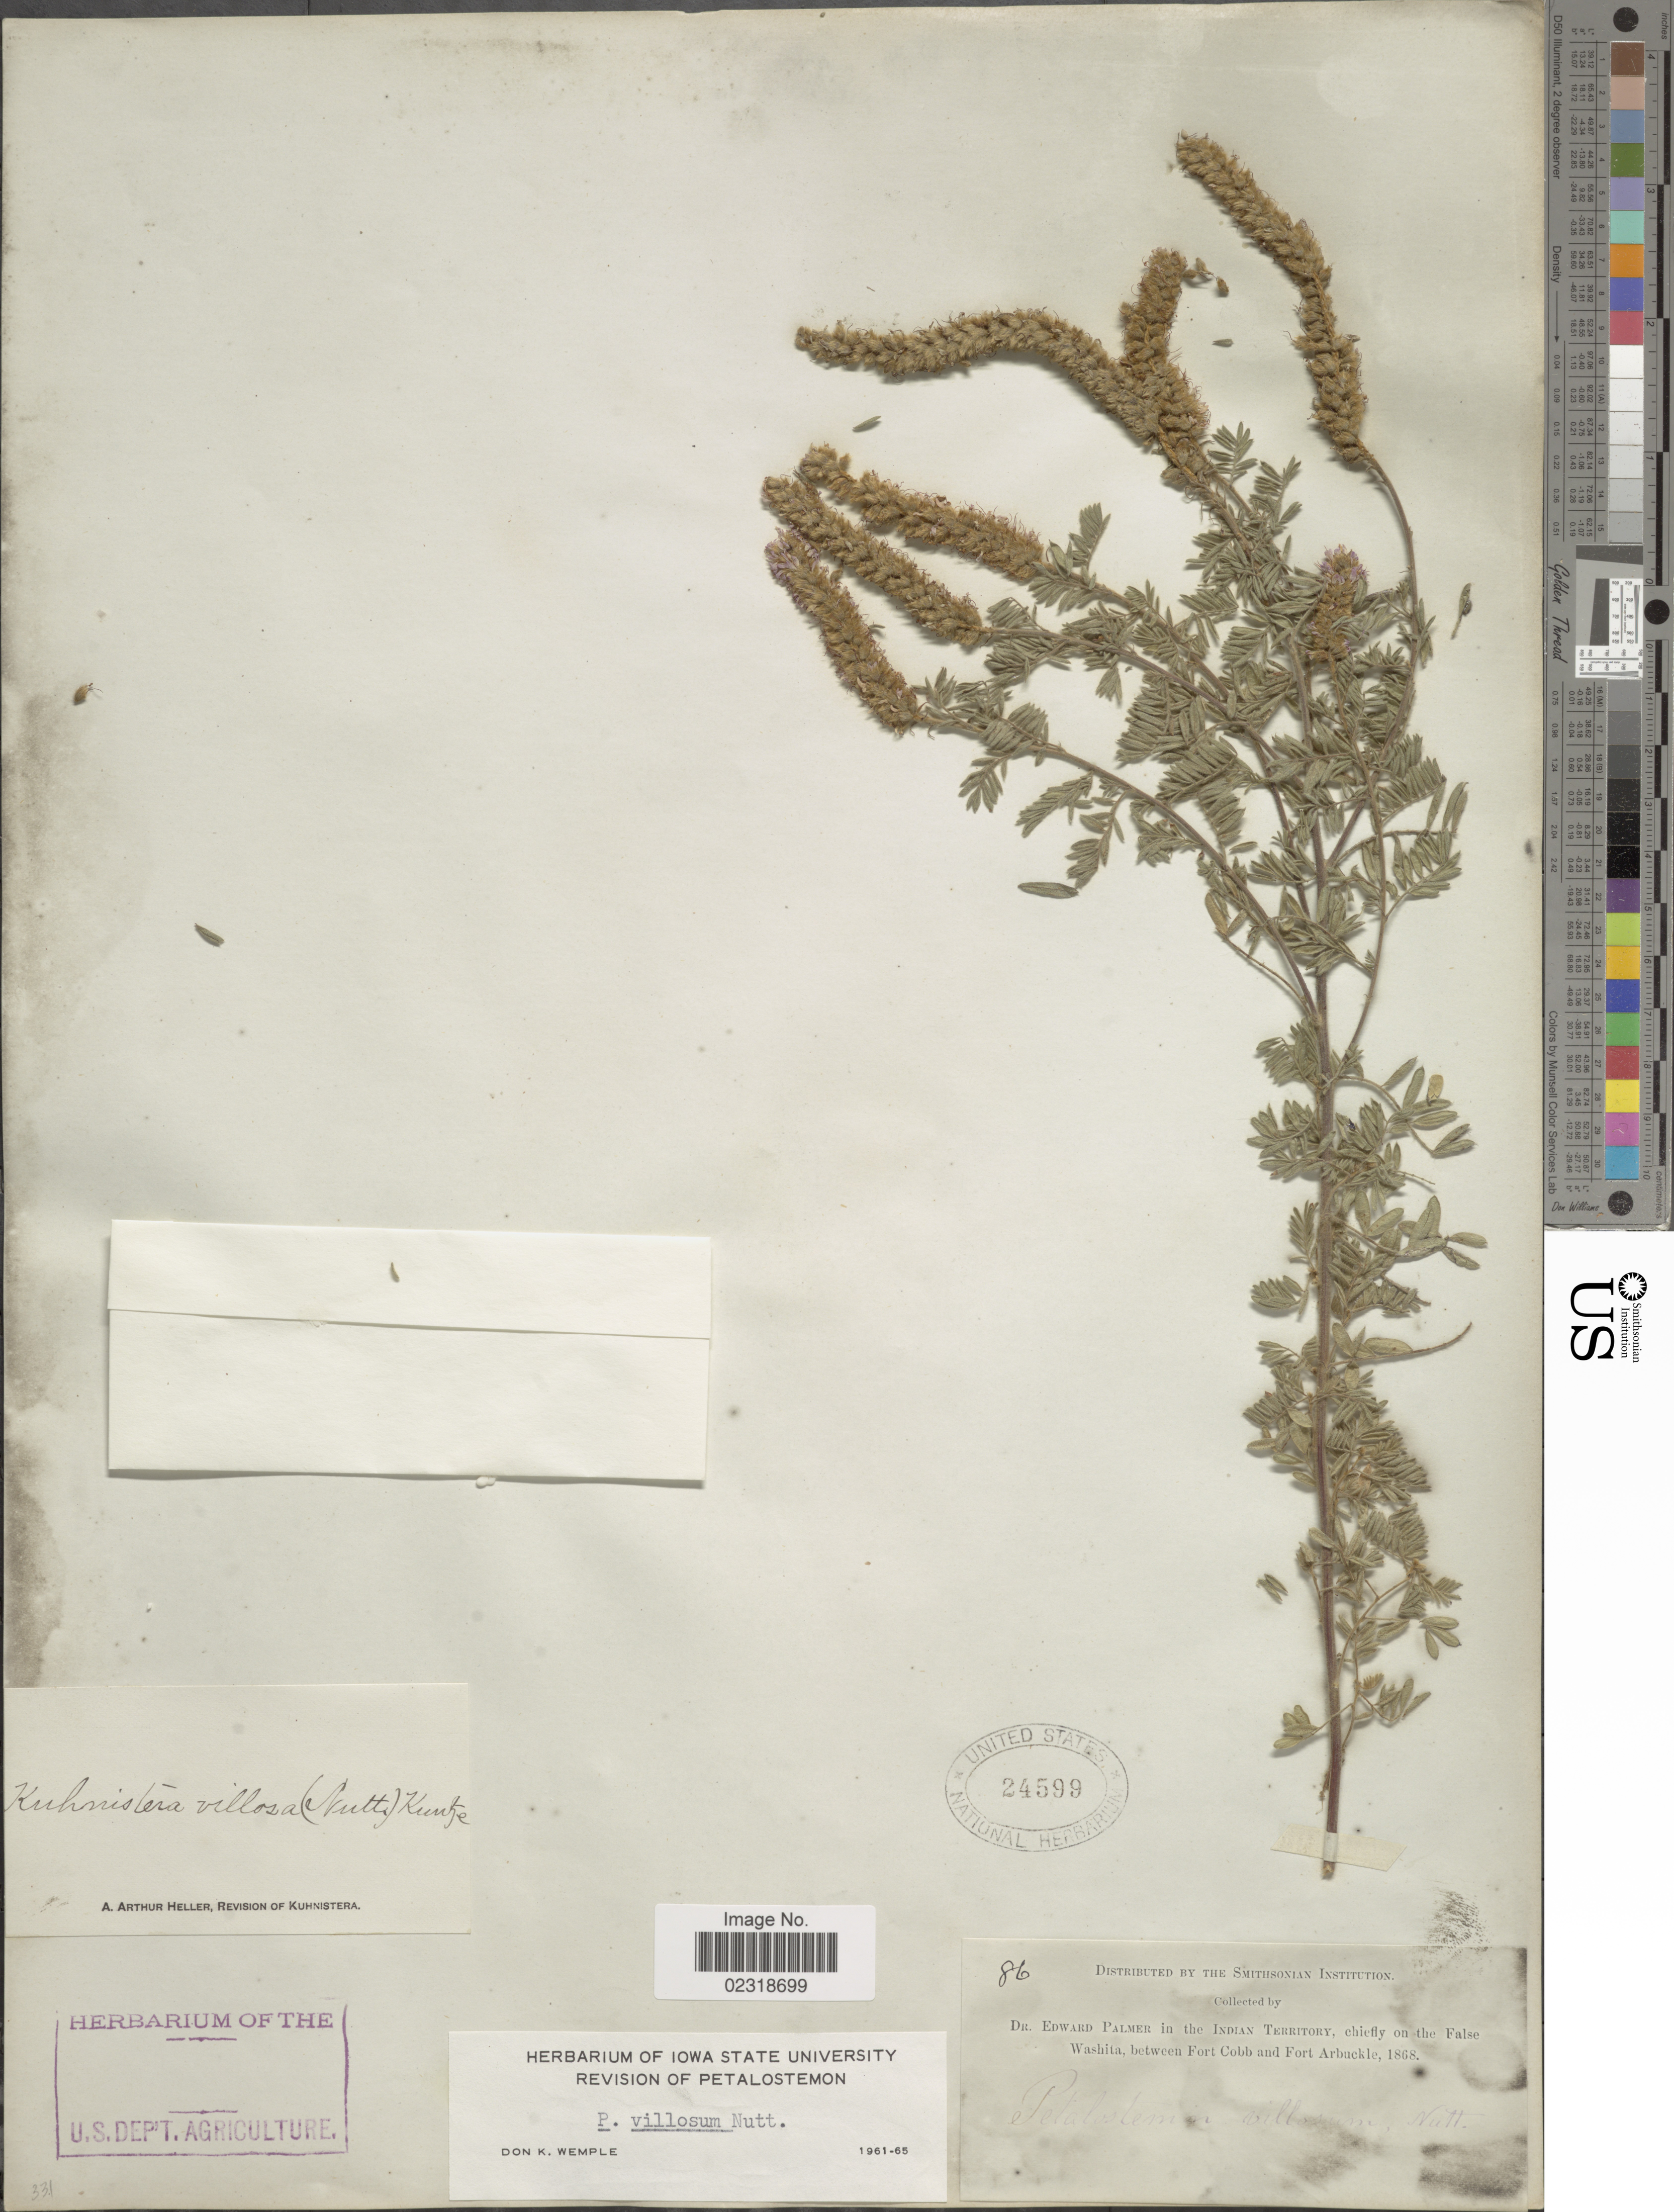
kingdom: Plantae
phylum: Tracheophyta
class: Magnoliopsida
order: Fabales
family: Fabaceae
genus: Dalea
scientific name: Dalea villosa var. villosa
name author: (Nutt.) Spreng.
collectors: E. Palmer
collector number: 86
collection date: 1868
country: United States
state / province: Oklahoma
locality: In the Indian Territory, chiefly on the False Washita, between Fort Cobb and Fort Arbuckle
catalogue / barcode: US 24599